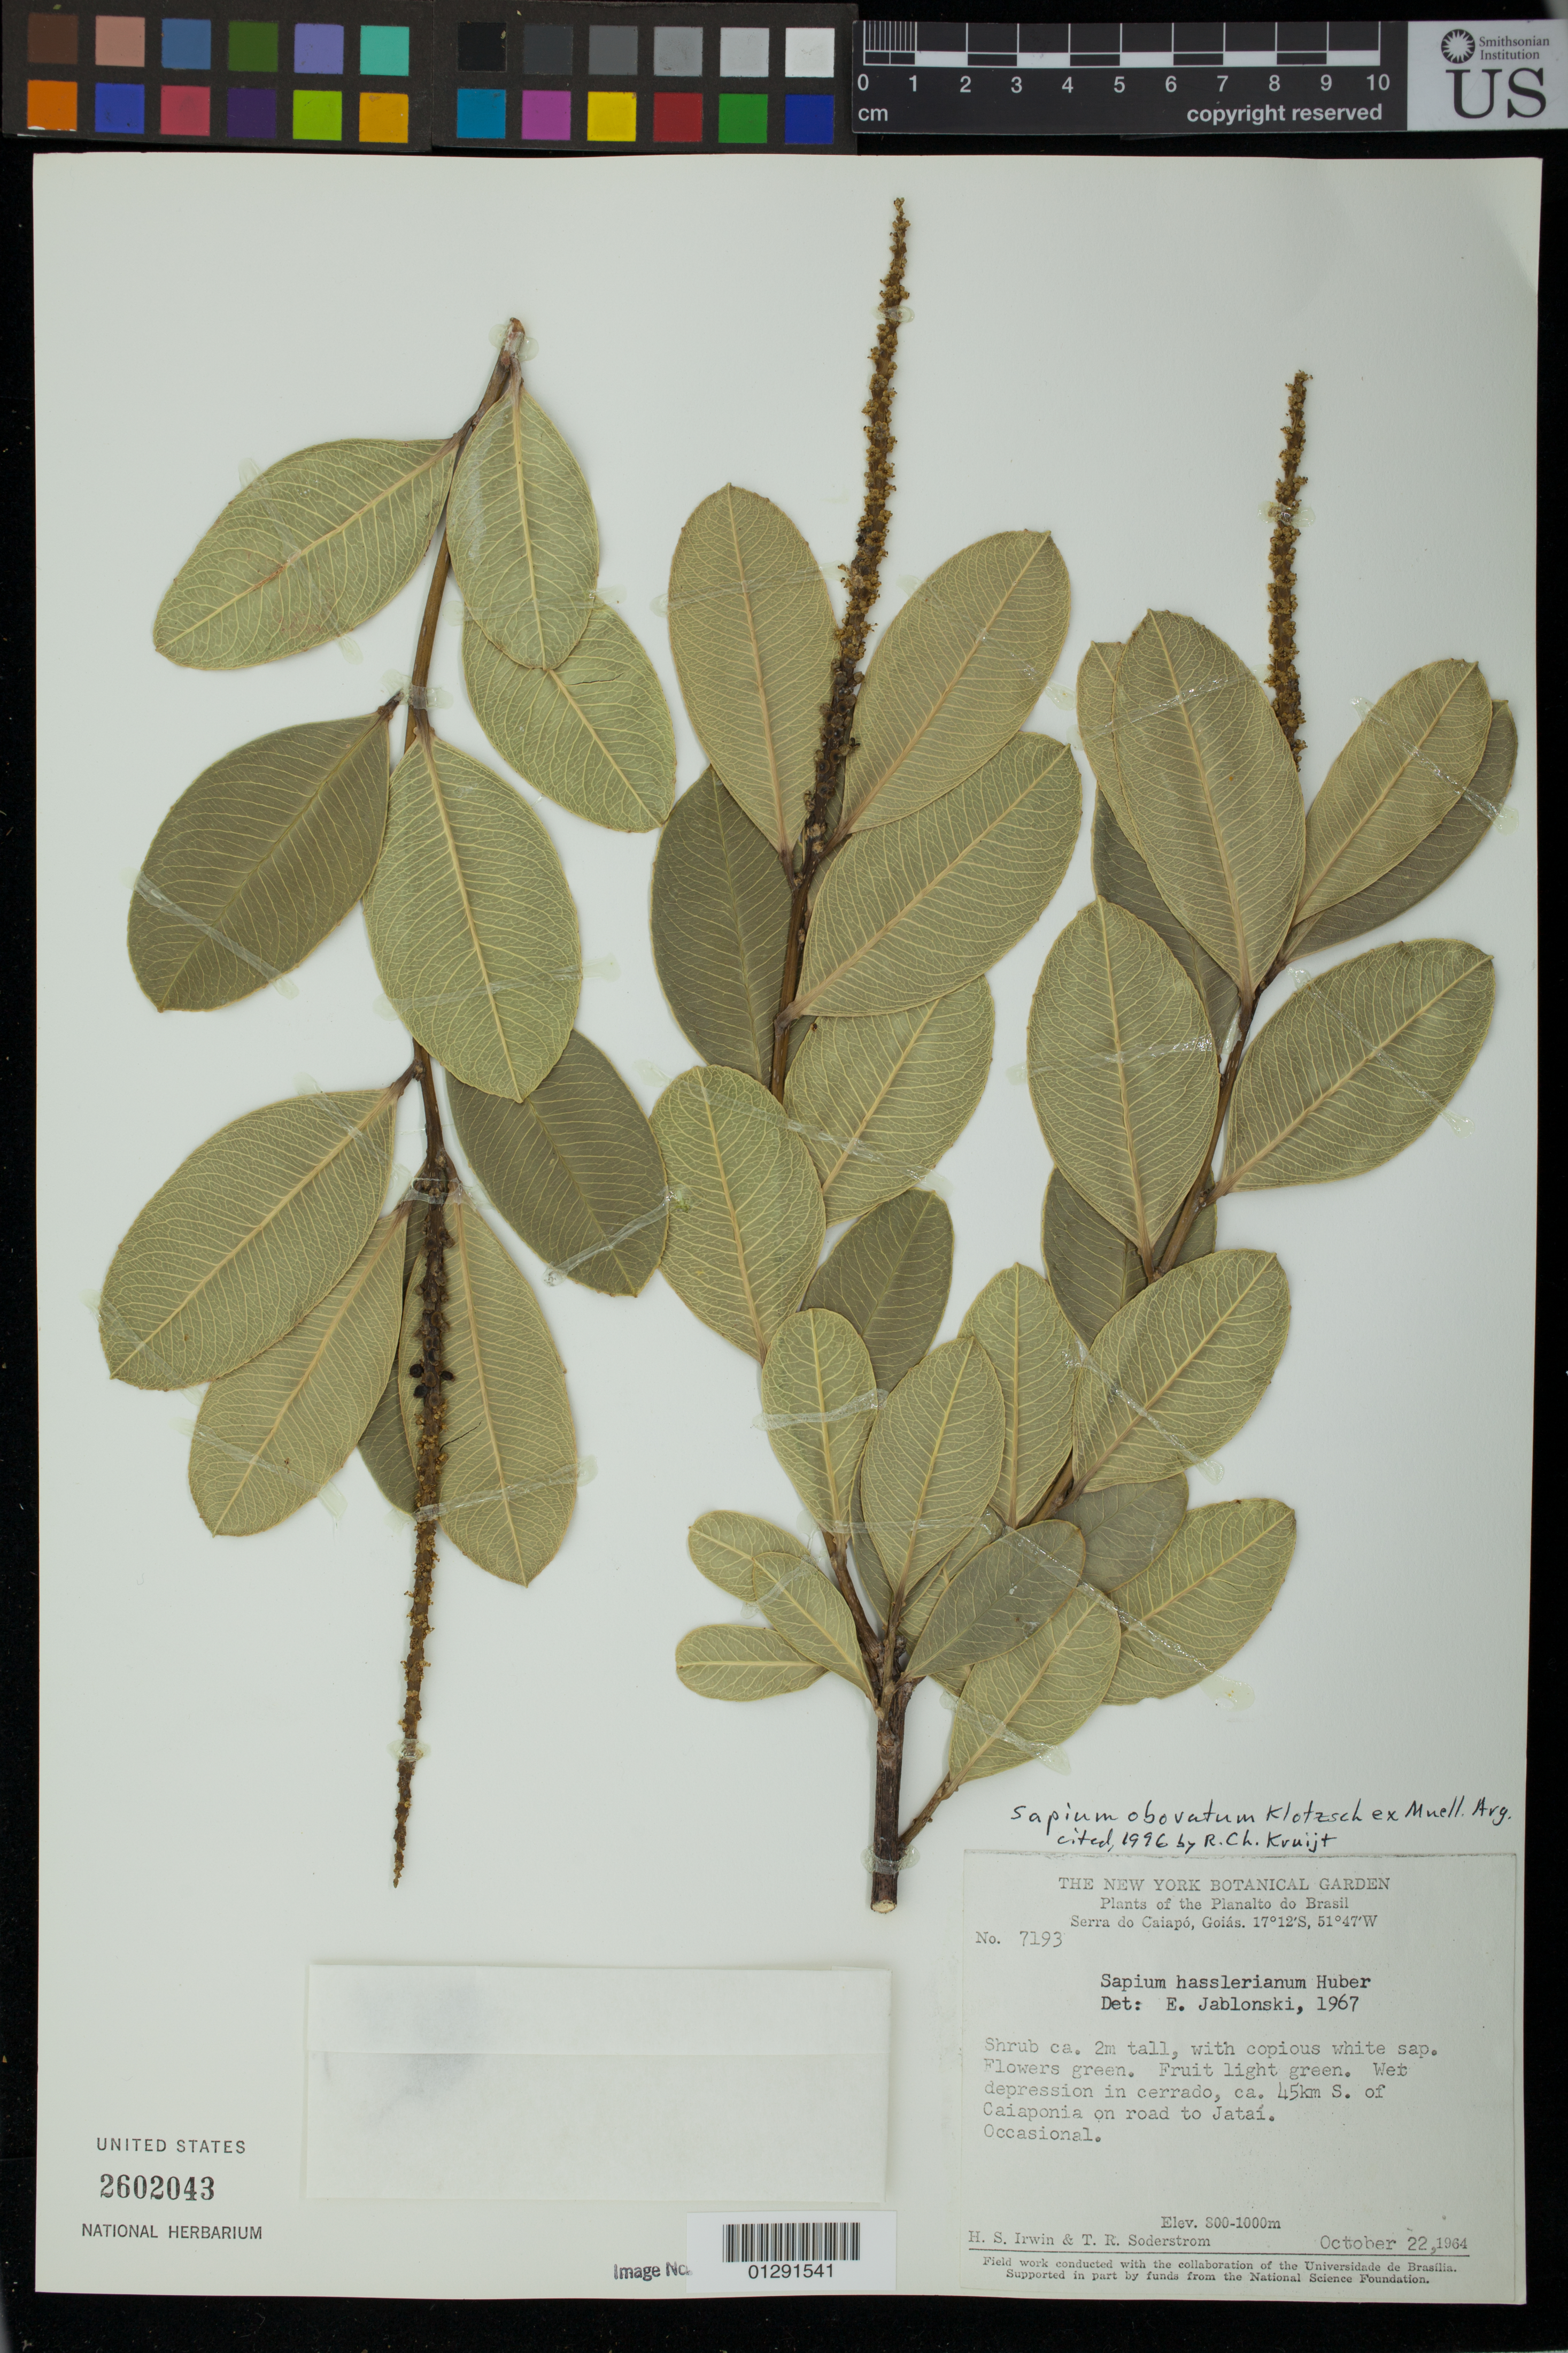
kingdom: Plantae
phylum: Tracheophyta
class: Magnoliopsida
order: Malpighiales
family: Euphorbiaceae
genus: Sapium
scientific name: Sapium obovatum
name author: Klotzsch ex Müll. Arg.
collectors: H. Irwin & T. R. Soderstrom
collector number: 7193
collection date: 1964-10-22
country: Brazil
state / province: Goias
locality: ca. 45 km S. of Caiaponia on road to Jatai.Serra do Caiapa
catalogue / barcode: US 2602043